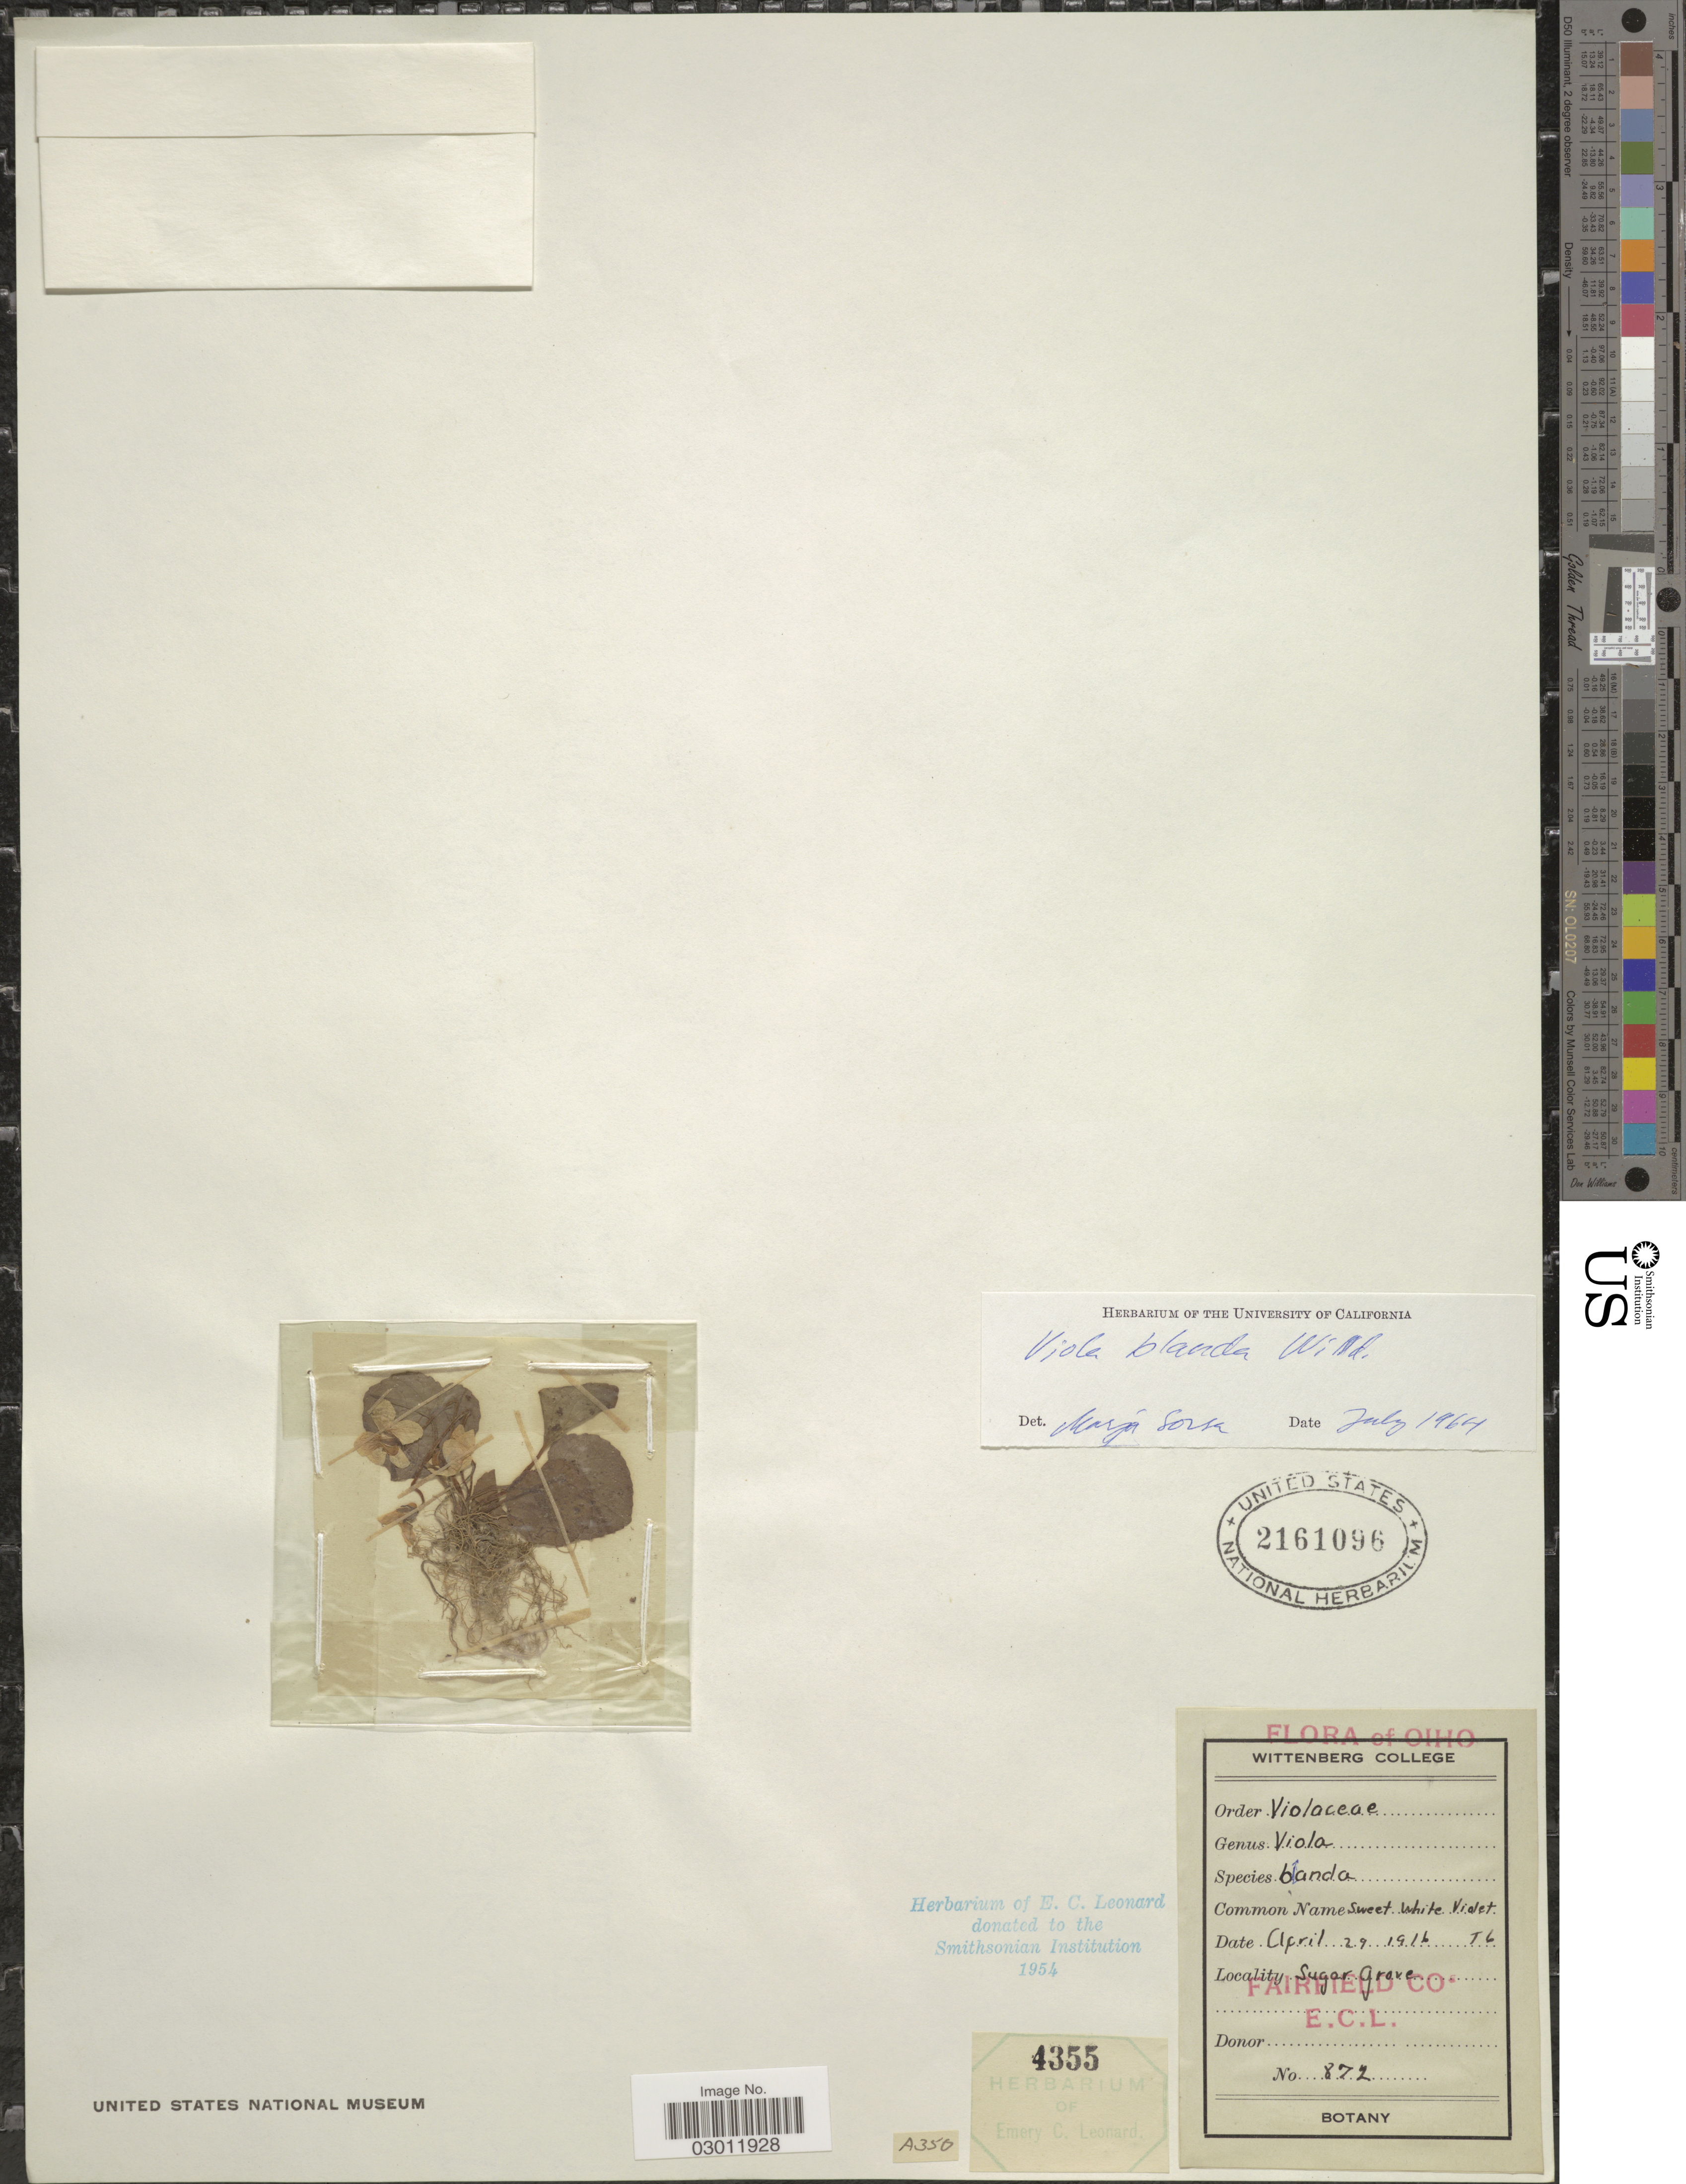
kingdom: Plantae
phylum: Tracheophyta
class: Magnoliopsida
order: Malpighiales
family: Violaceae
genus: Viola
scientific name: Viola blanda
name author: Willd.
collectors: E. C. Leonard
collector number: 872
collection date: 1916-04-29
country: United States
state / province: Ohio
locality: T6 [unsure placement] Sugar Grove. Fairfield Co.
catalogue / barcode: US 2161096